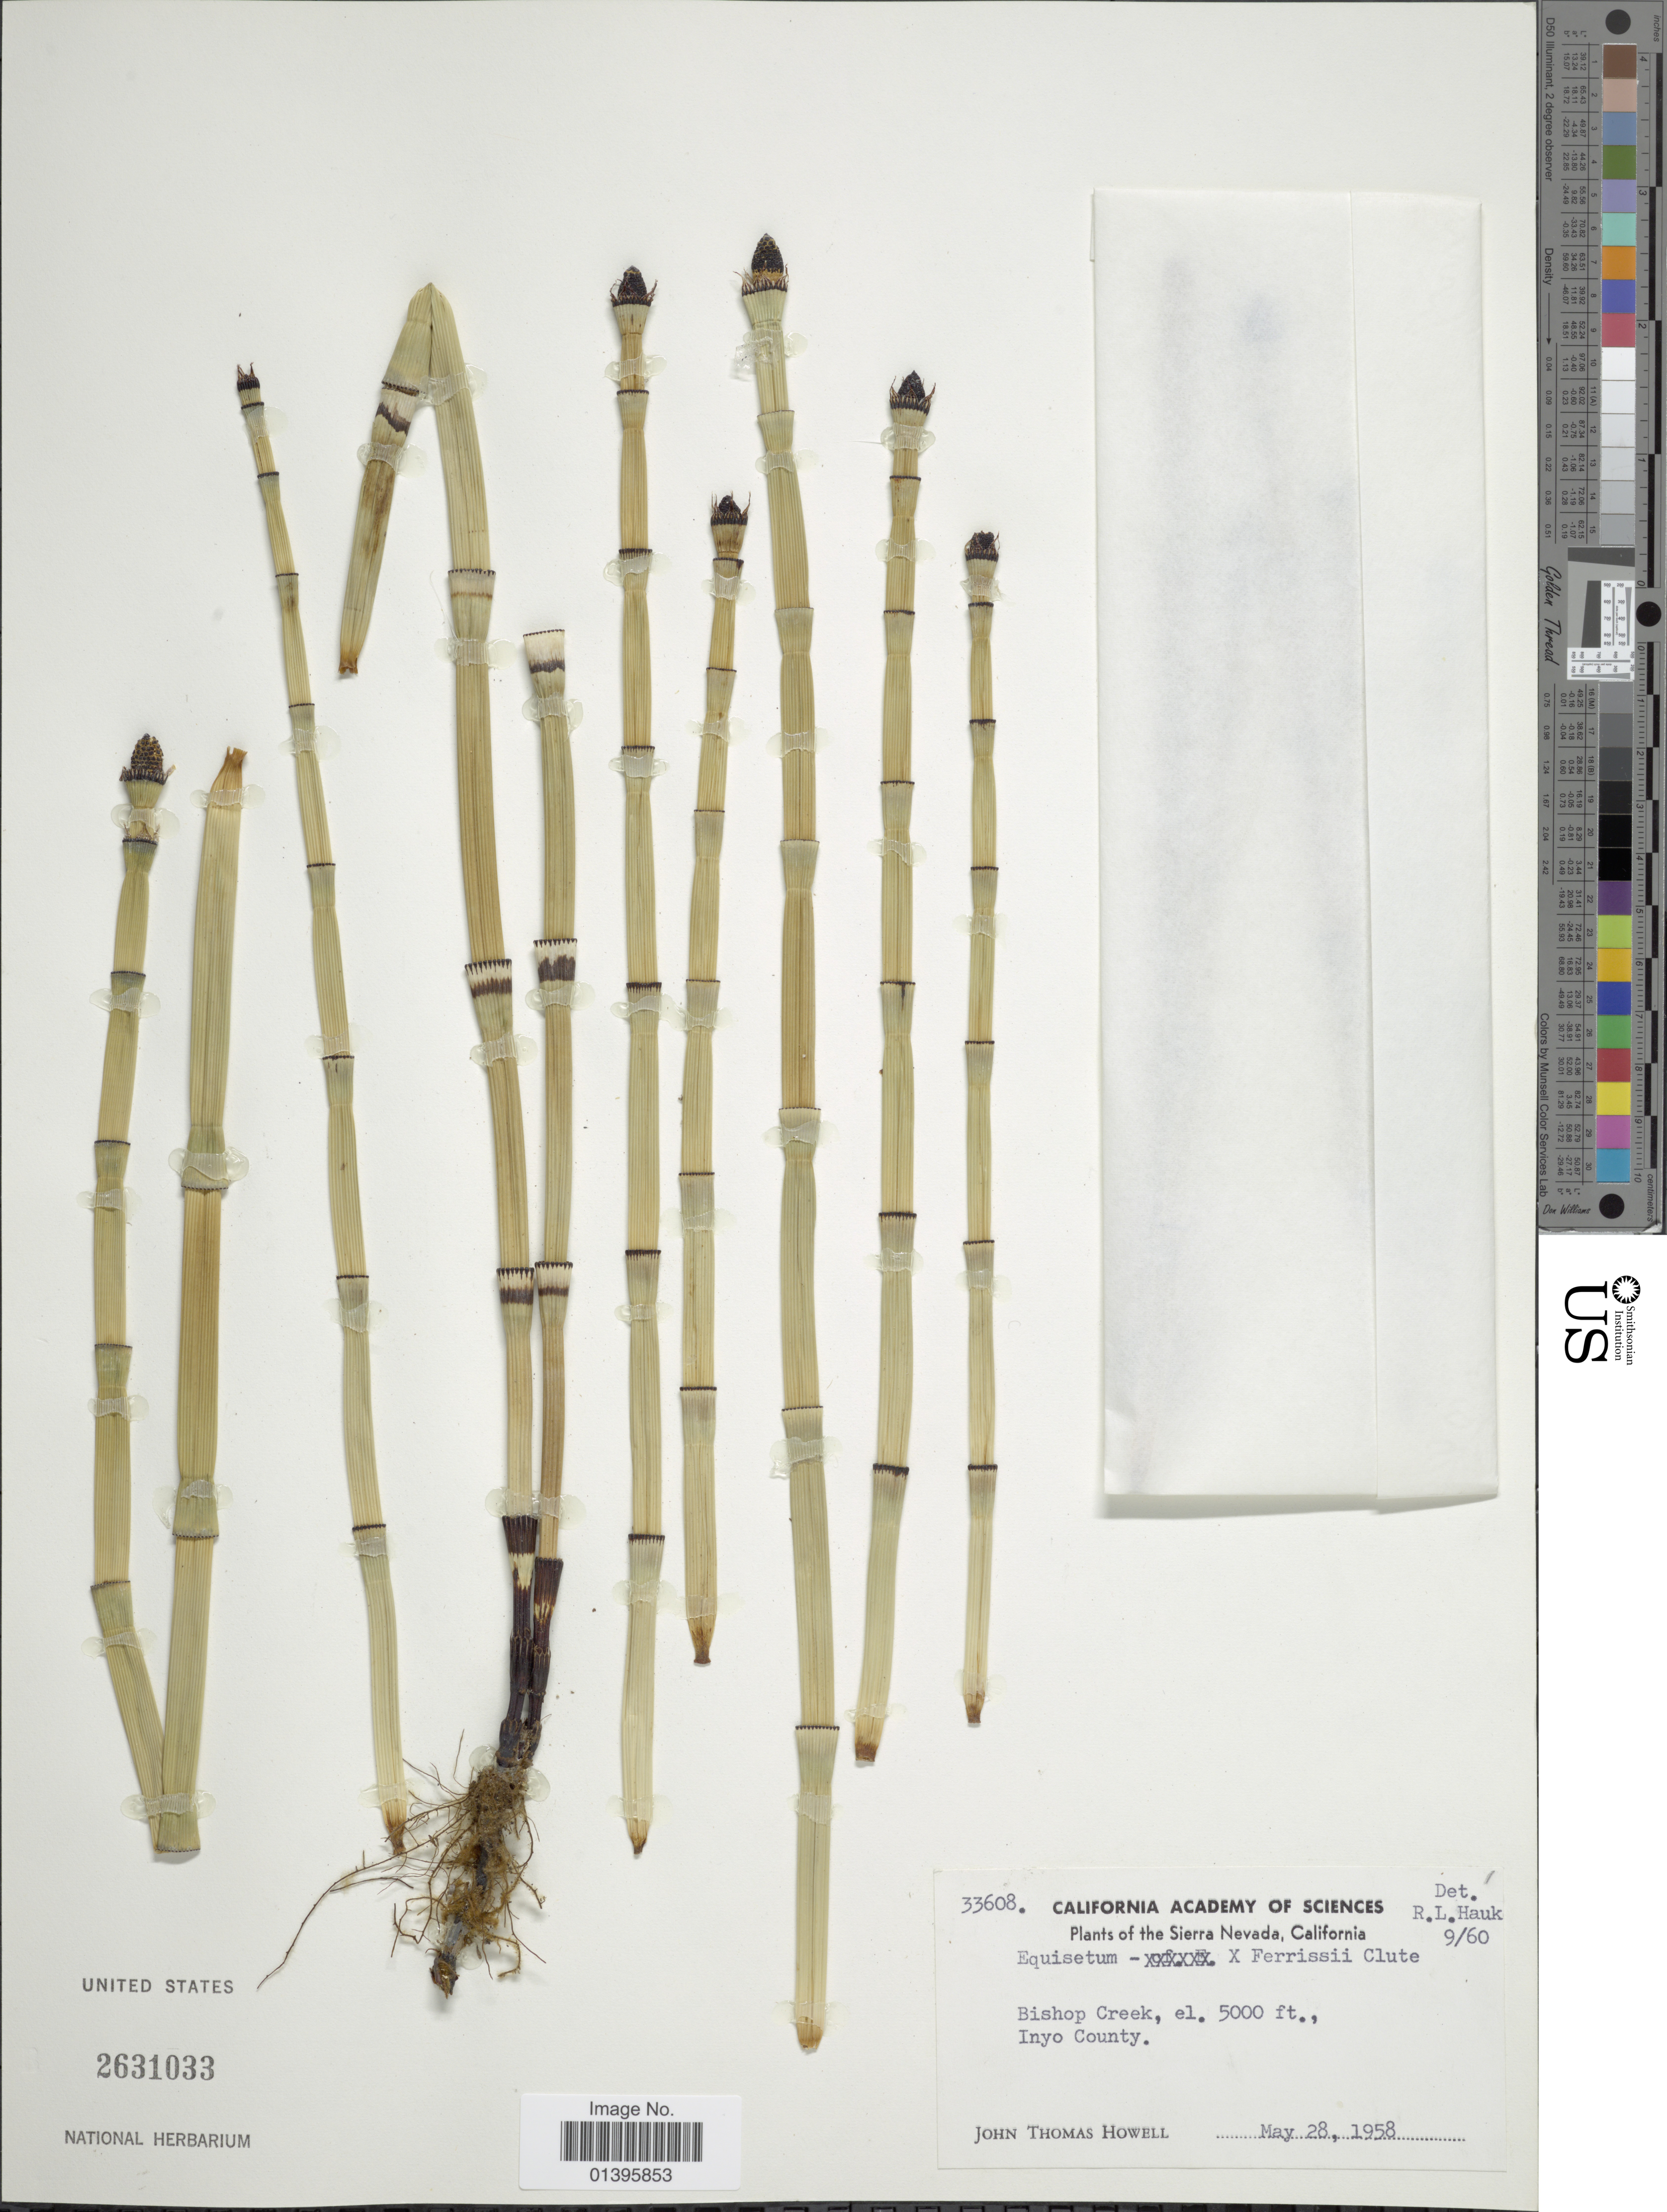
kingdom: Plantae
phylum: Tracheophyta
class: Polypodiopsida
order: Equisetales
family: Equisetaceae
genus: Equisetum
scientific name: Equisetum x ferrissii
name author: Clute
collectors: J. T. Howell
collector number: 33608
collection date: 1958-05-28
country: United States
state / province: California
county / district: Inyo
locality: Sierra Nevada. Bishop Creek, Inyo County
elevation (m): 1524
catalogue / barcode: US 2631033